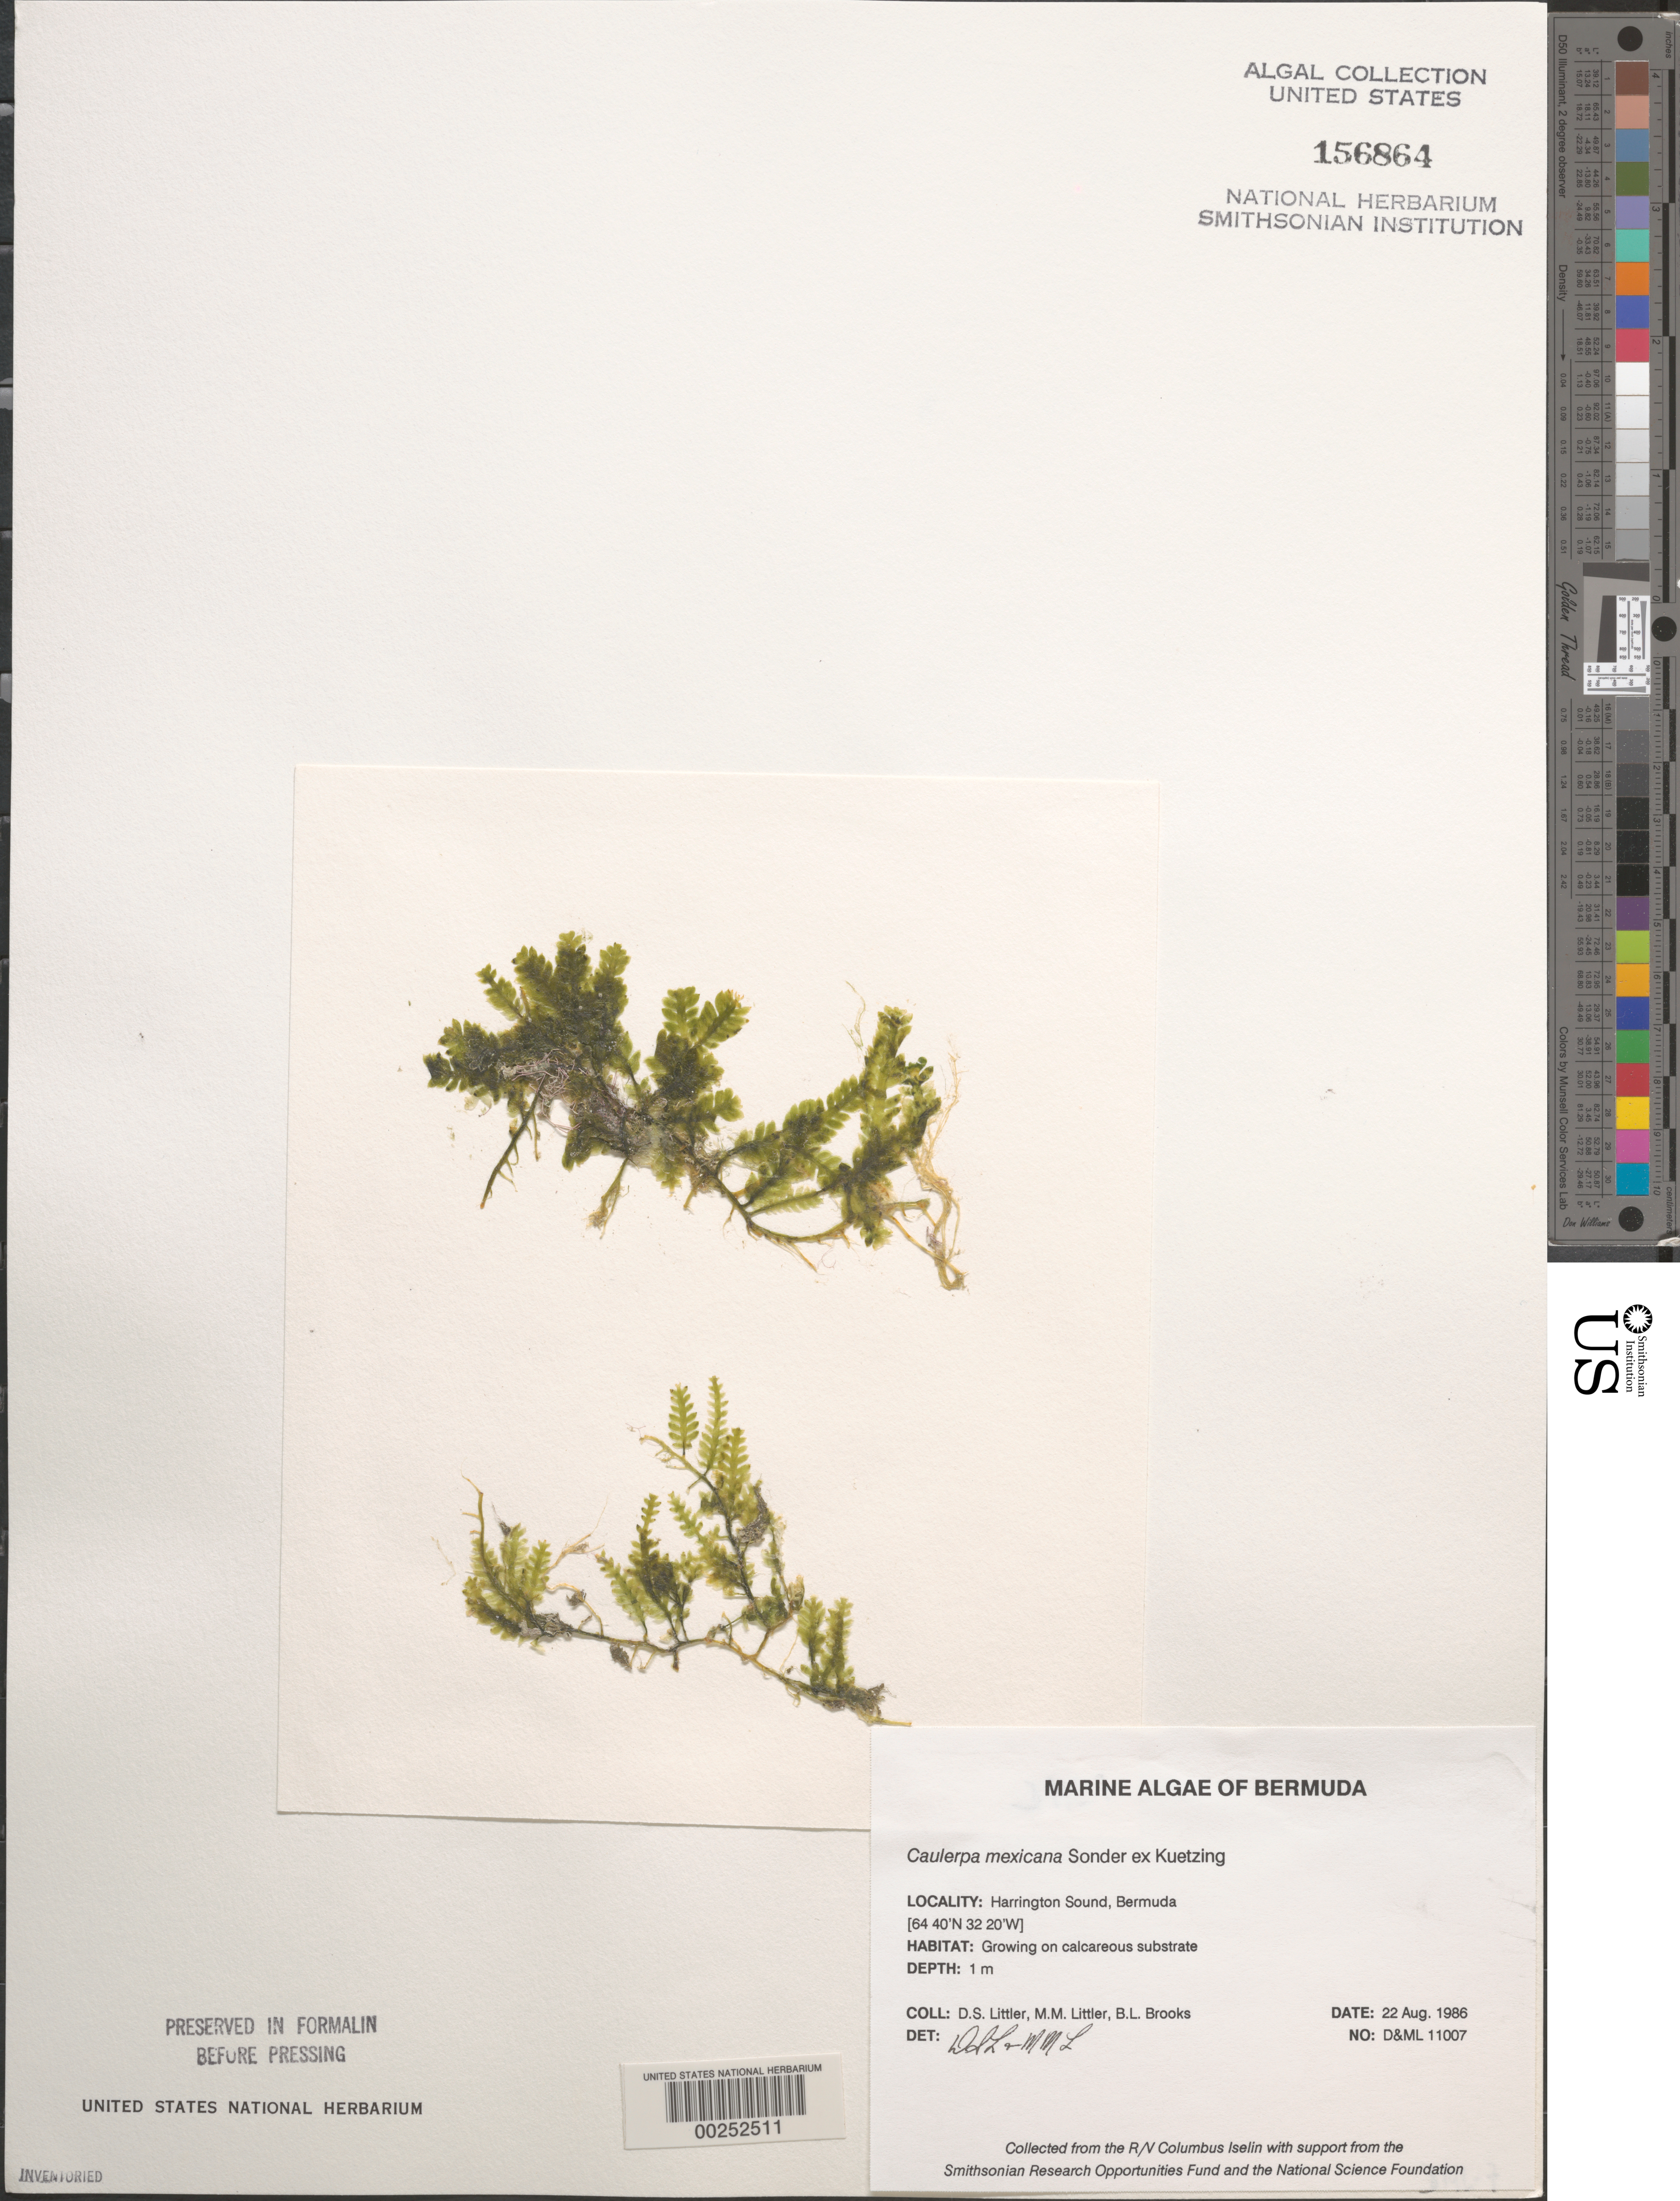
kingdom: Plantae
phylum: Chlorophyta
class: Ulvophyceae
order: Bryopsidales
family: Caulerpaceae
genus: Caulerpa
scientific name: Caulerpa mexicana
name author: Sond. ex Kütz.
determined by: Littler, D. S.; Littler, M. M.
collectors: D. S. Littler, M. M. Littler & B. Brooks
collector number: D&ML 11007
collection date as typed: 22 Aug 1986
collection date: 1986-08-22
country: Bermuda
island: Bermuda Island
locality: Harrington Sound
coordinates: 32 20' N, 64 40' W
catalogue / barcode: US 156864